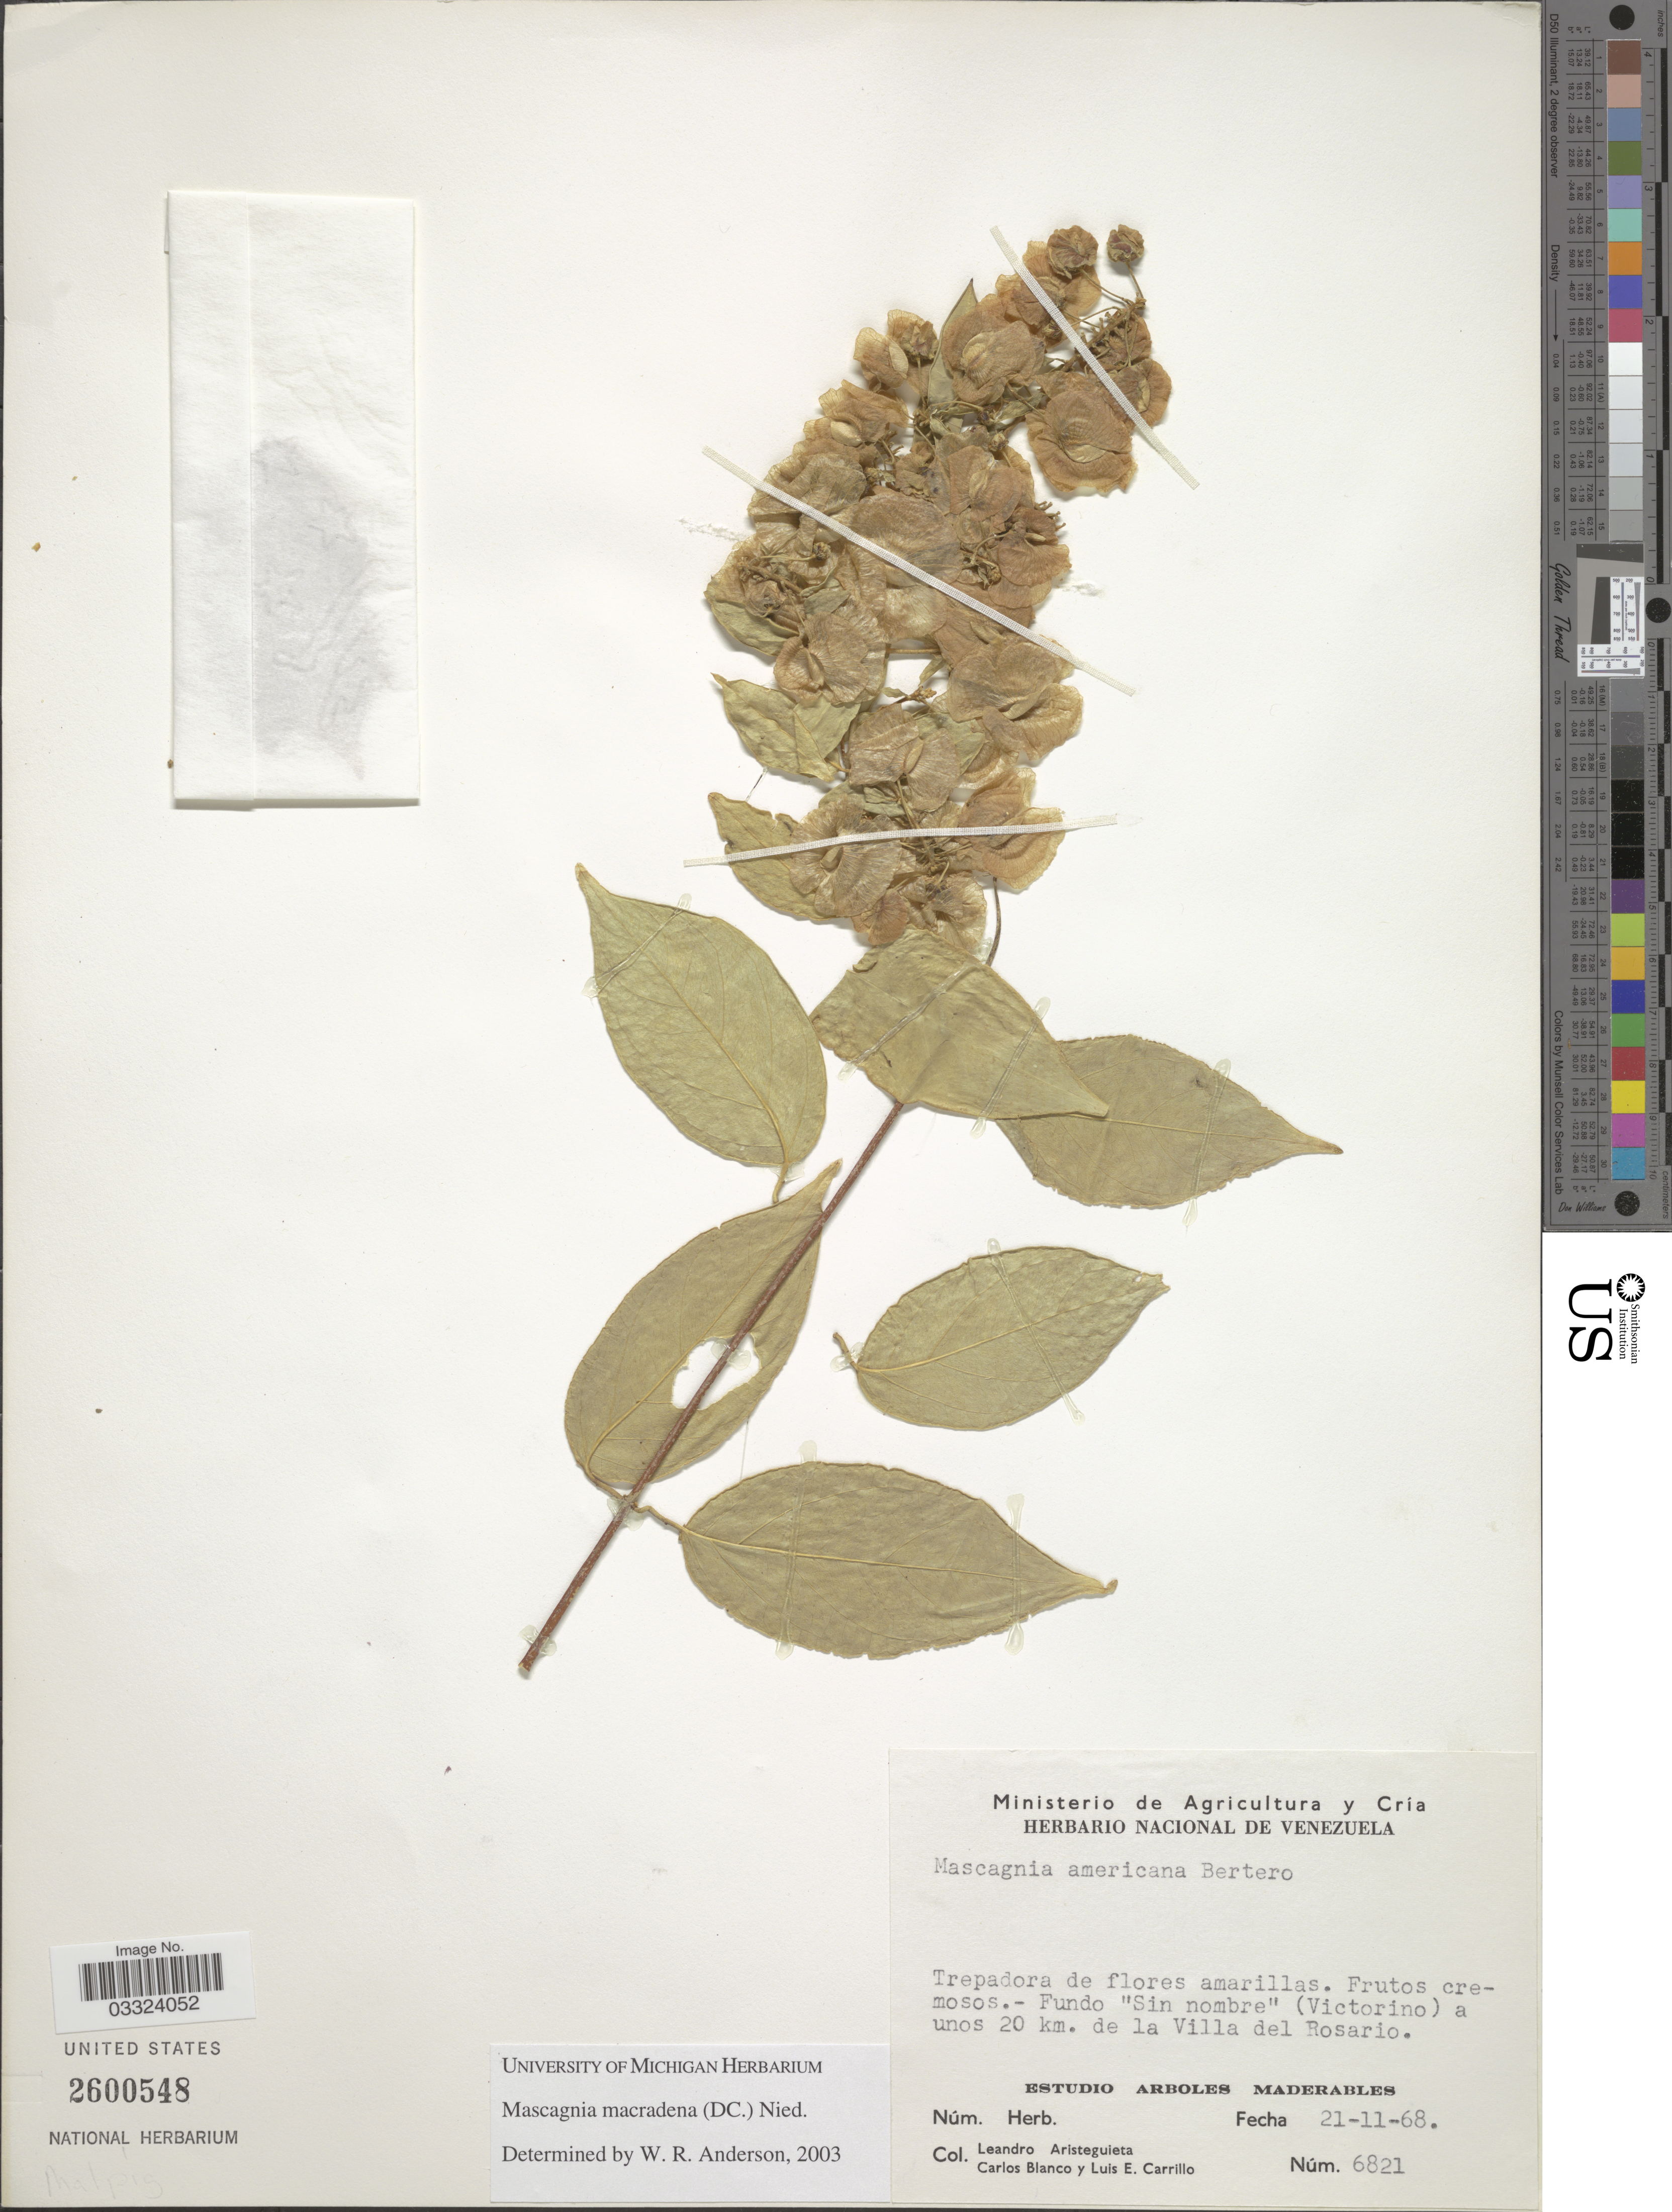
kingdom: Plantae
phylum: Tracheophyta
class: Magnoliopsida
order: Malpighiales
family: Malpighiaceae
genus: Mascagnia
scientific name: Mascagnia macradena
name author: (DC.) Nied.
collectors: L. Aristeguieta, C. Blanco & L. Carrillo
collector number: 6821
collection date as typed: Transcribed d/m/y: 21/11/68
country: Venezuela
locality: Fundo "Sin nombre" (Victorino) a unos 20 km. de la Villa del Rosario. Estudio Arboles Maderables.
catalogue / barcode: US 2600548